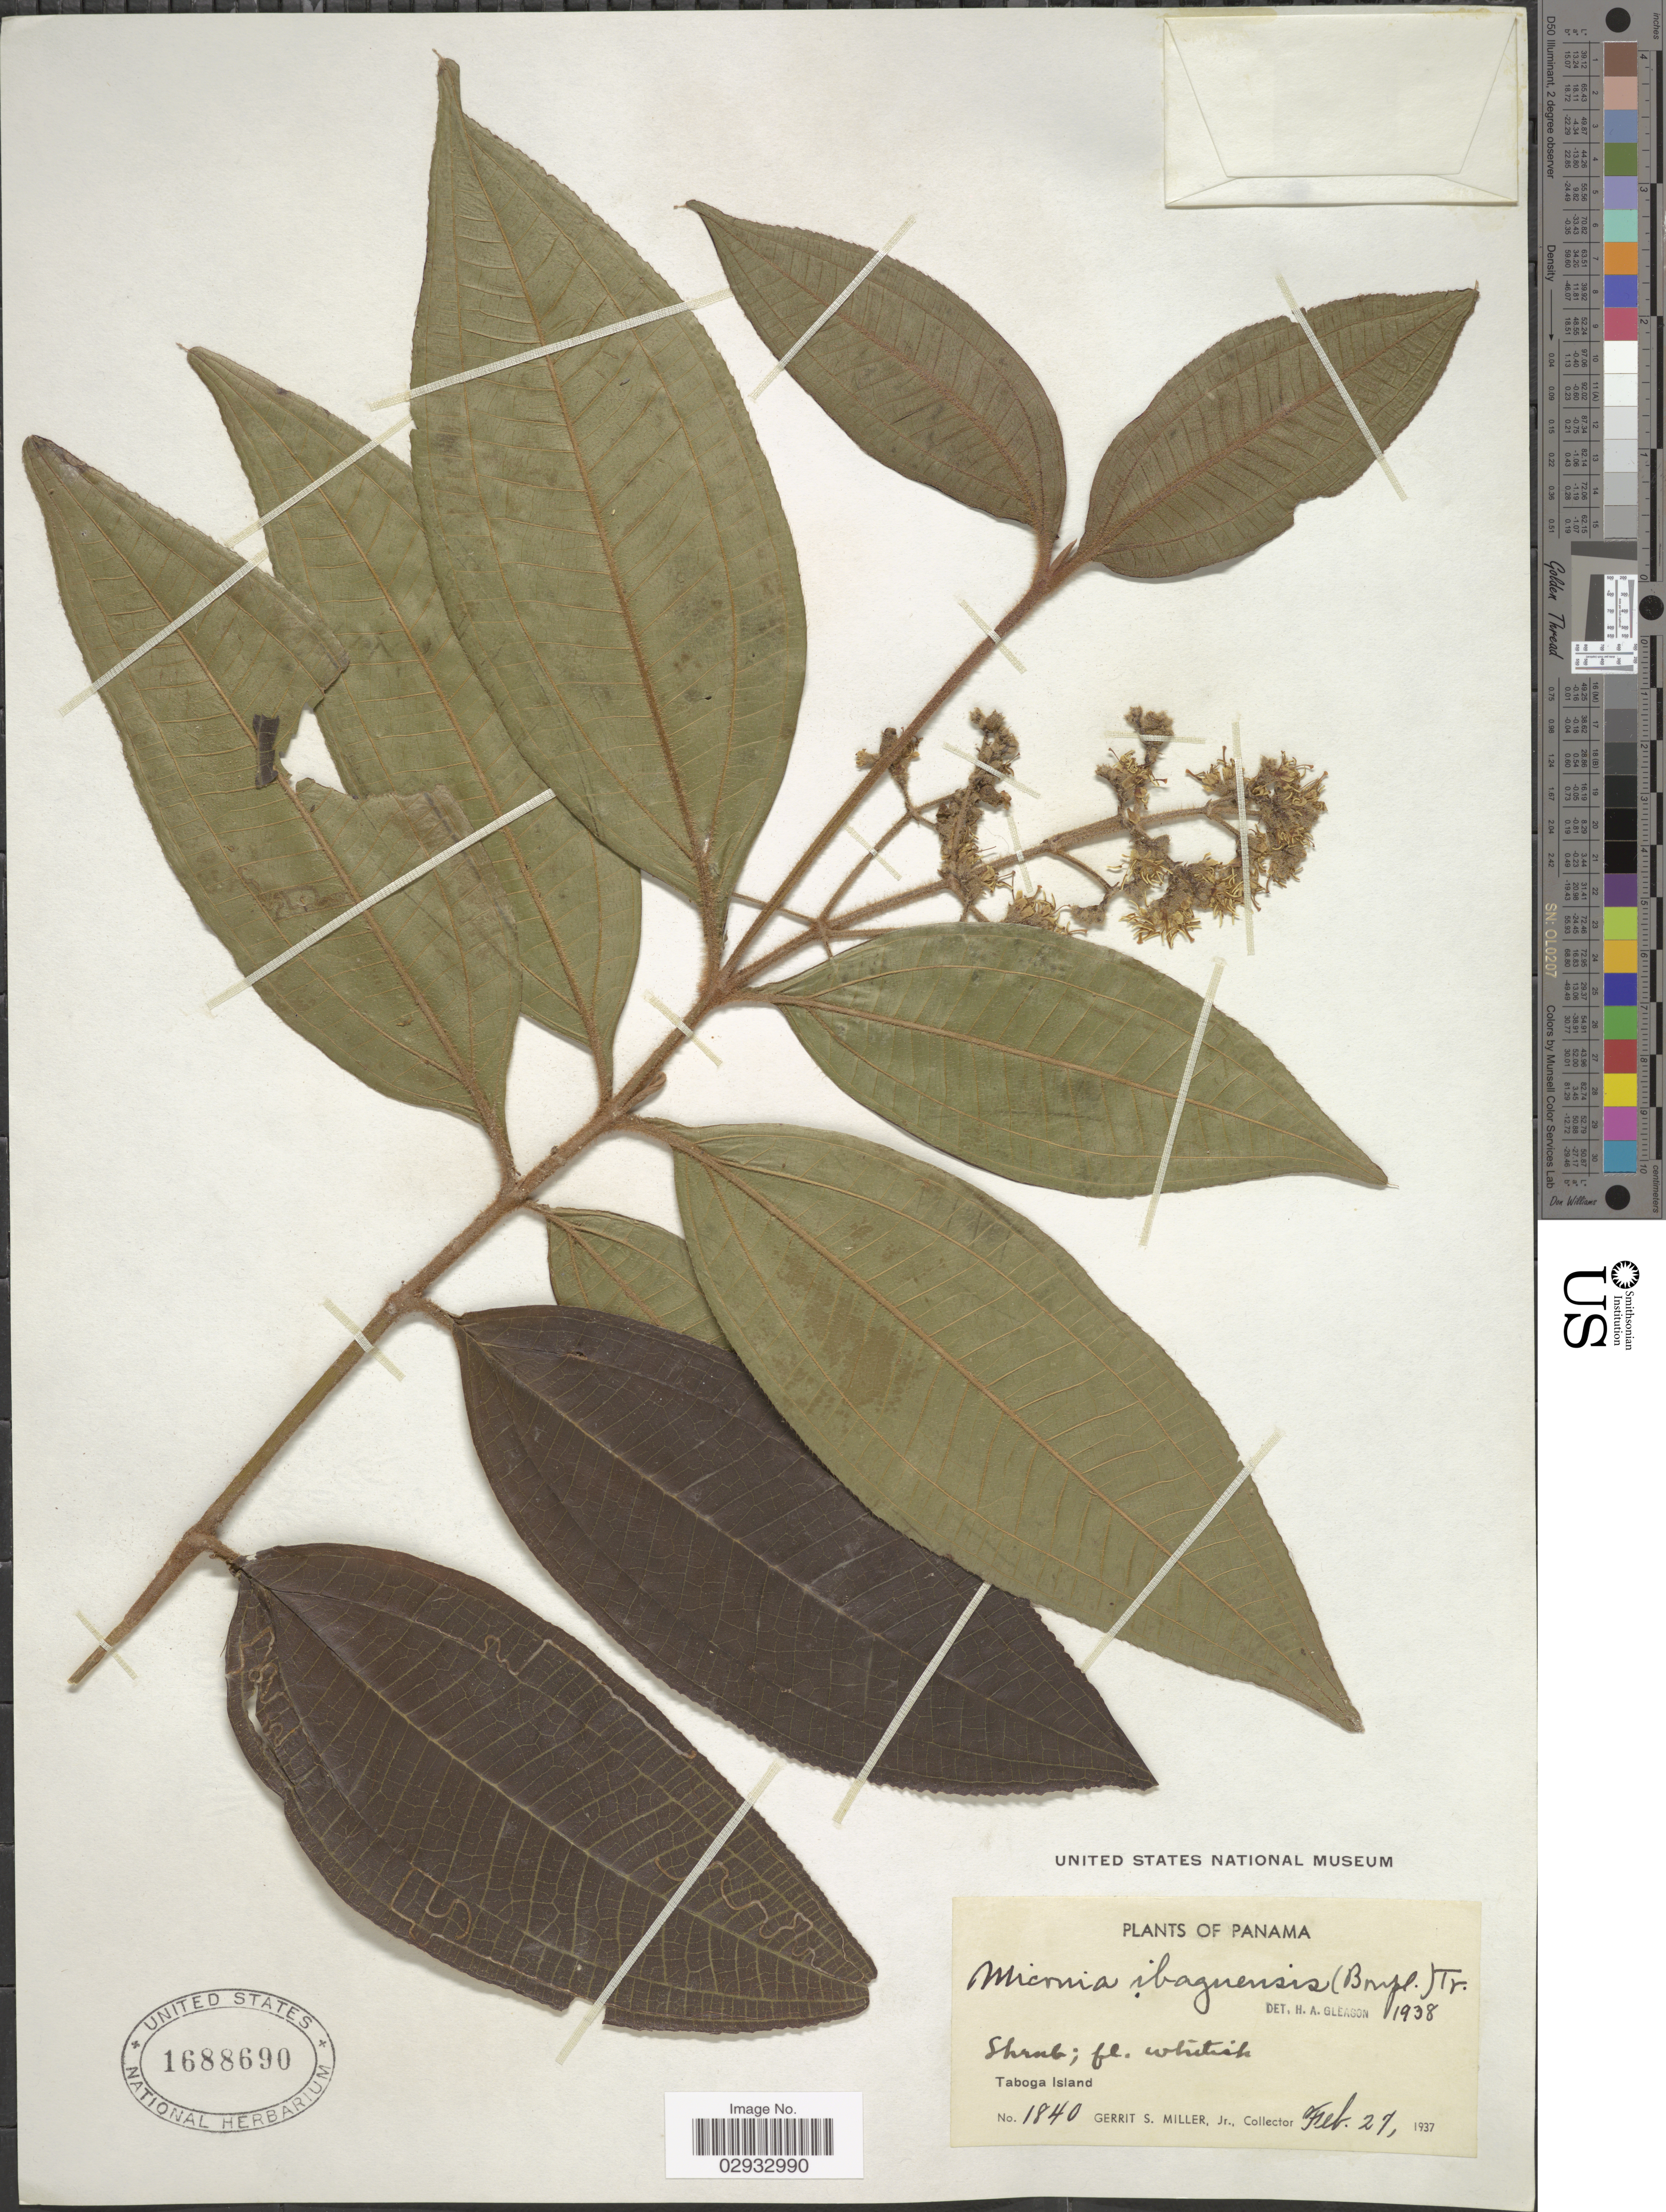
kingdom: Plantae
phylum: Tracheophyta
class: Magnoliopsida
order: Myrtales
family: Melastomataceae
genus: Miconia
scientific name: Miconia ibaguensis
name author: (Bonpl.) Triana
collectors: G. S. Miller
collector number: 1840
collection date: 1937-02-27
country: Panama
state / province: Panamá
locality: Taboga Island.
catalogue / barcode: US 1688690